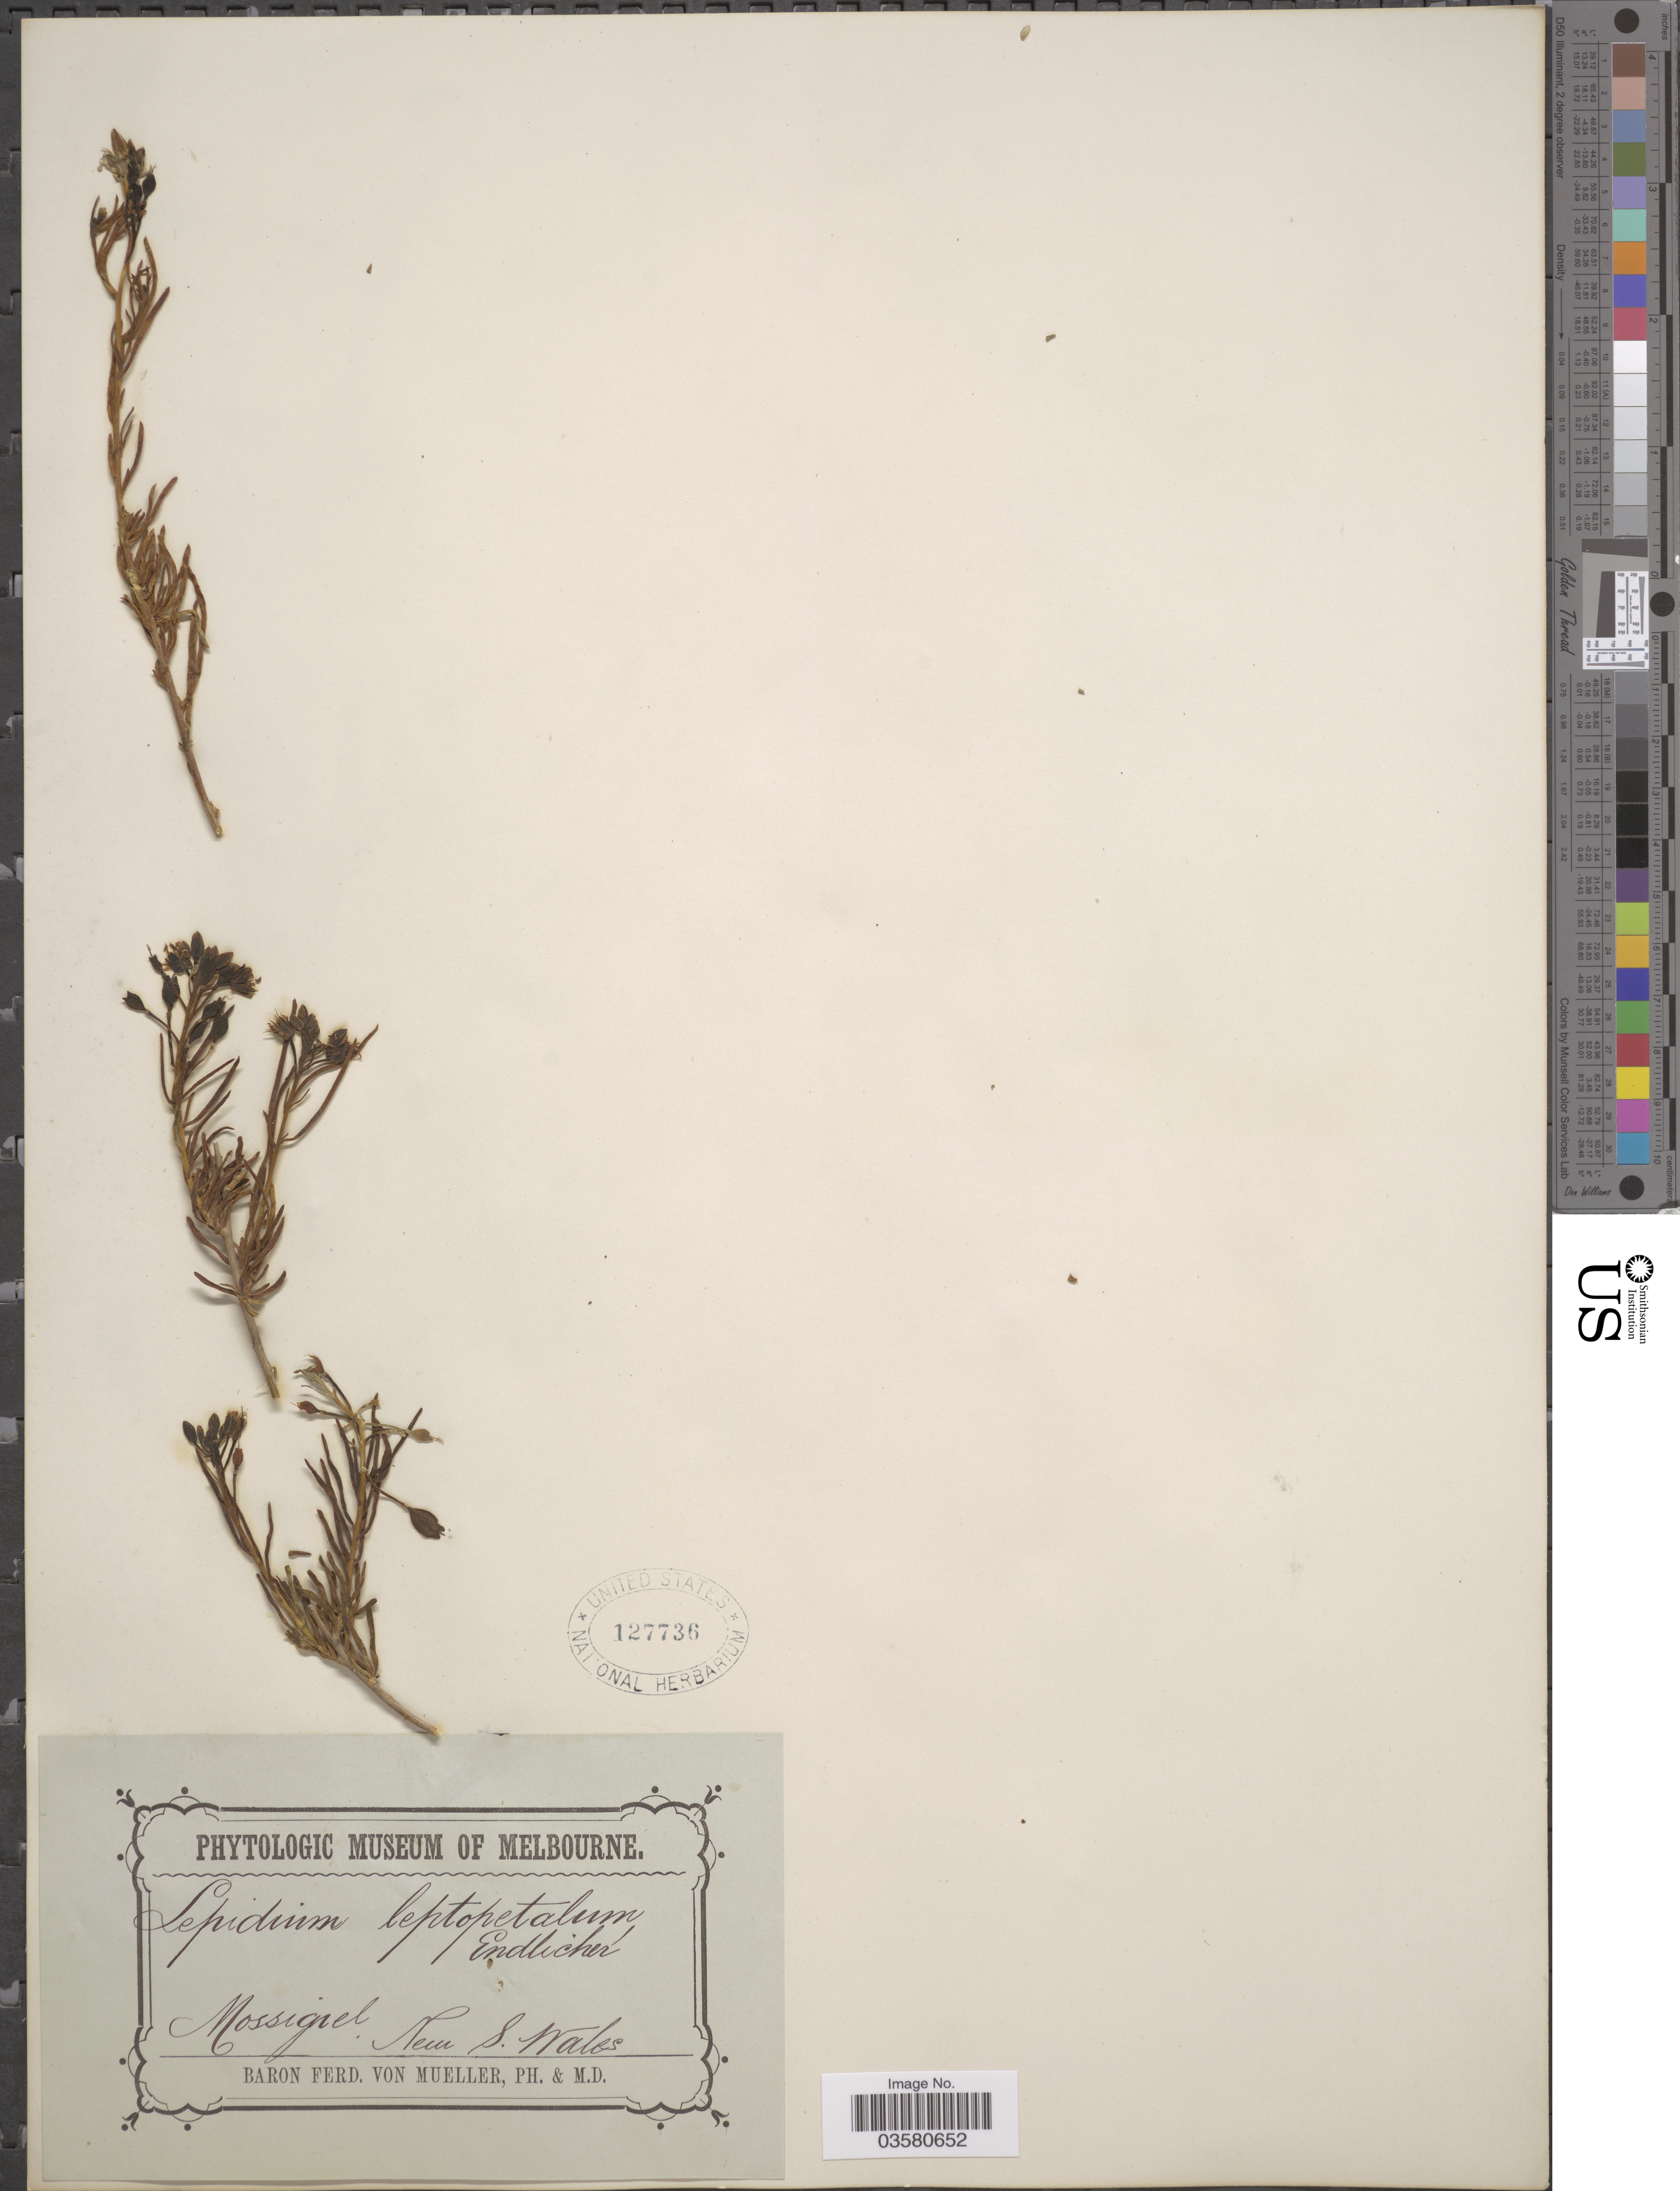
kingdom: Plantae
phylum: Tracheophyta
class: Magnoliopsida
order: Brassicales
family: Brassicaceae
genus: Lepidium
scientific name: Lepidium leptopetalum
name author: F. Muell.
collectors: B. von Mueller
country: Australia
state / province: New South Wales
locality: Mossigiel.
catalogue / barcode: US 127736